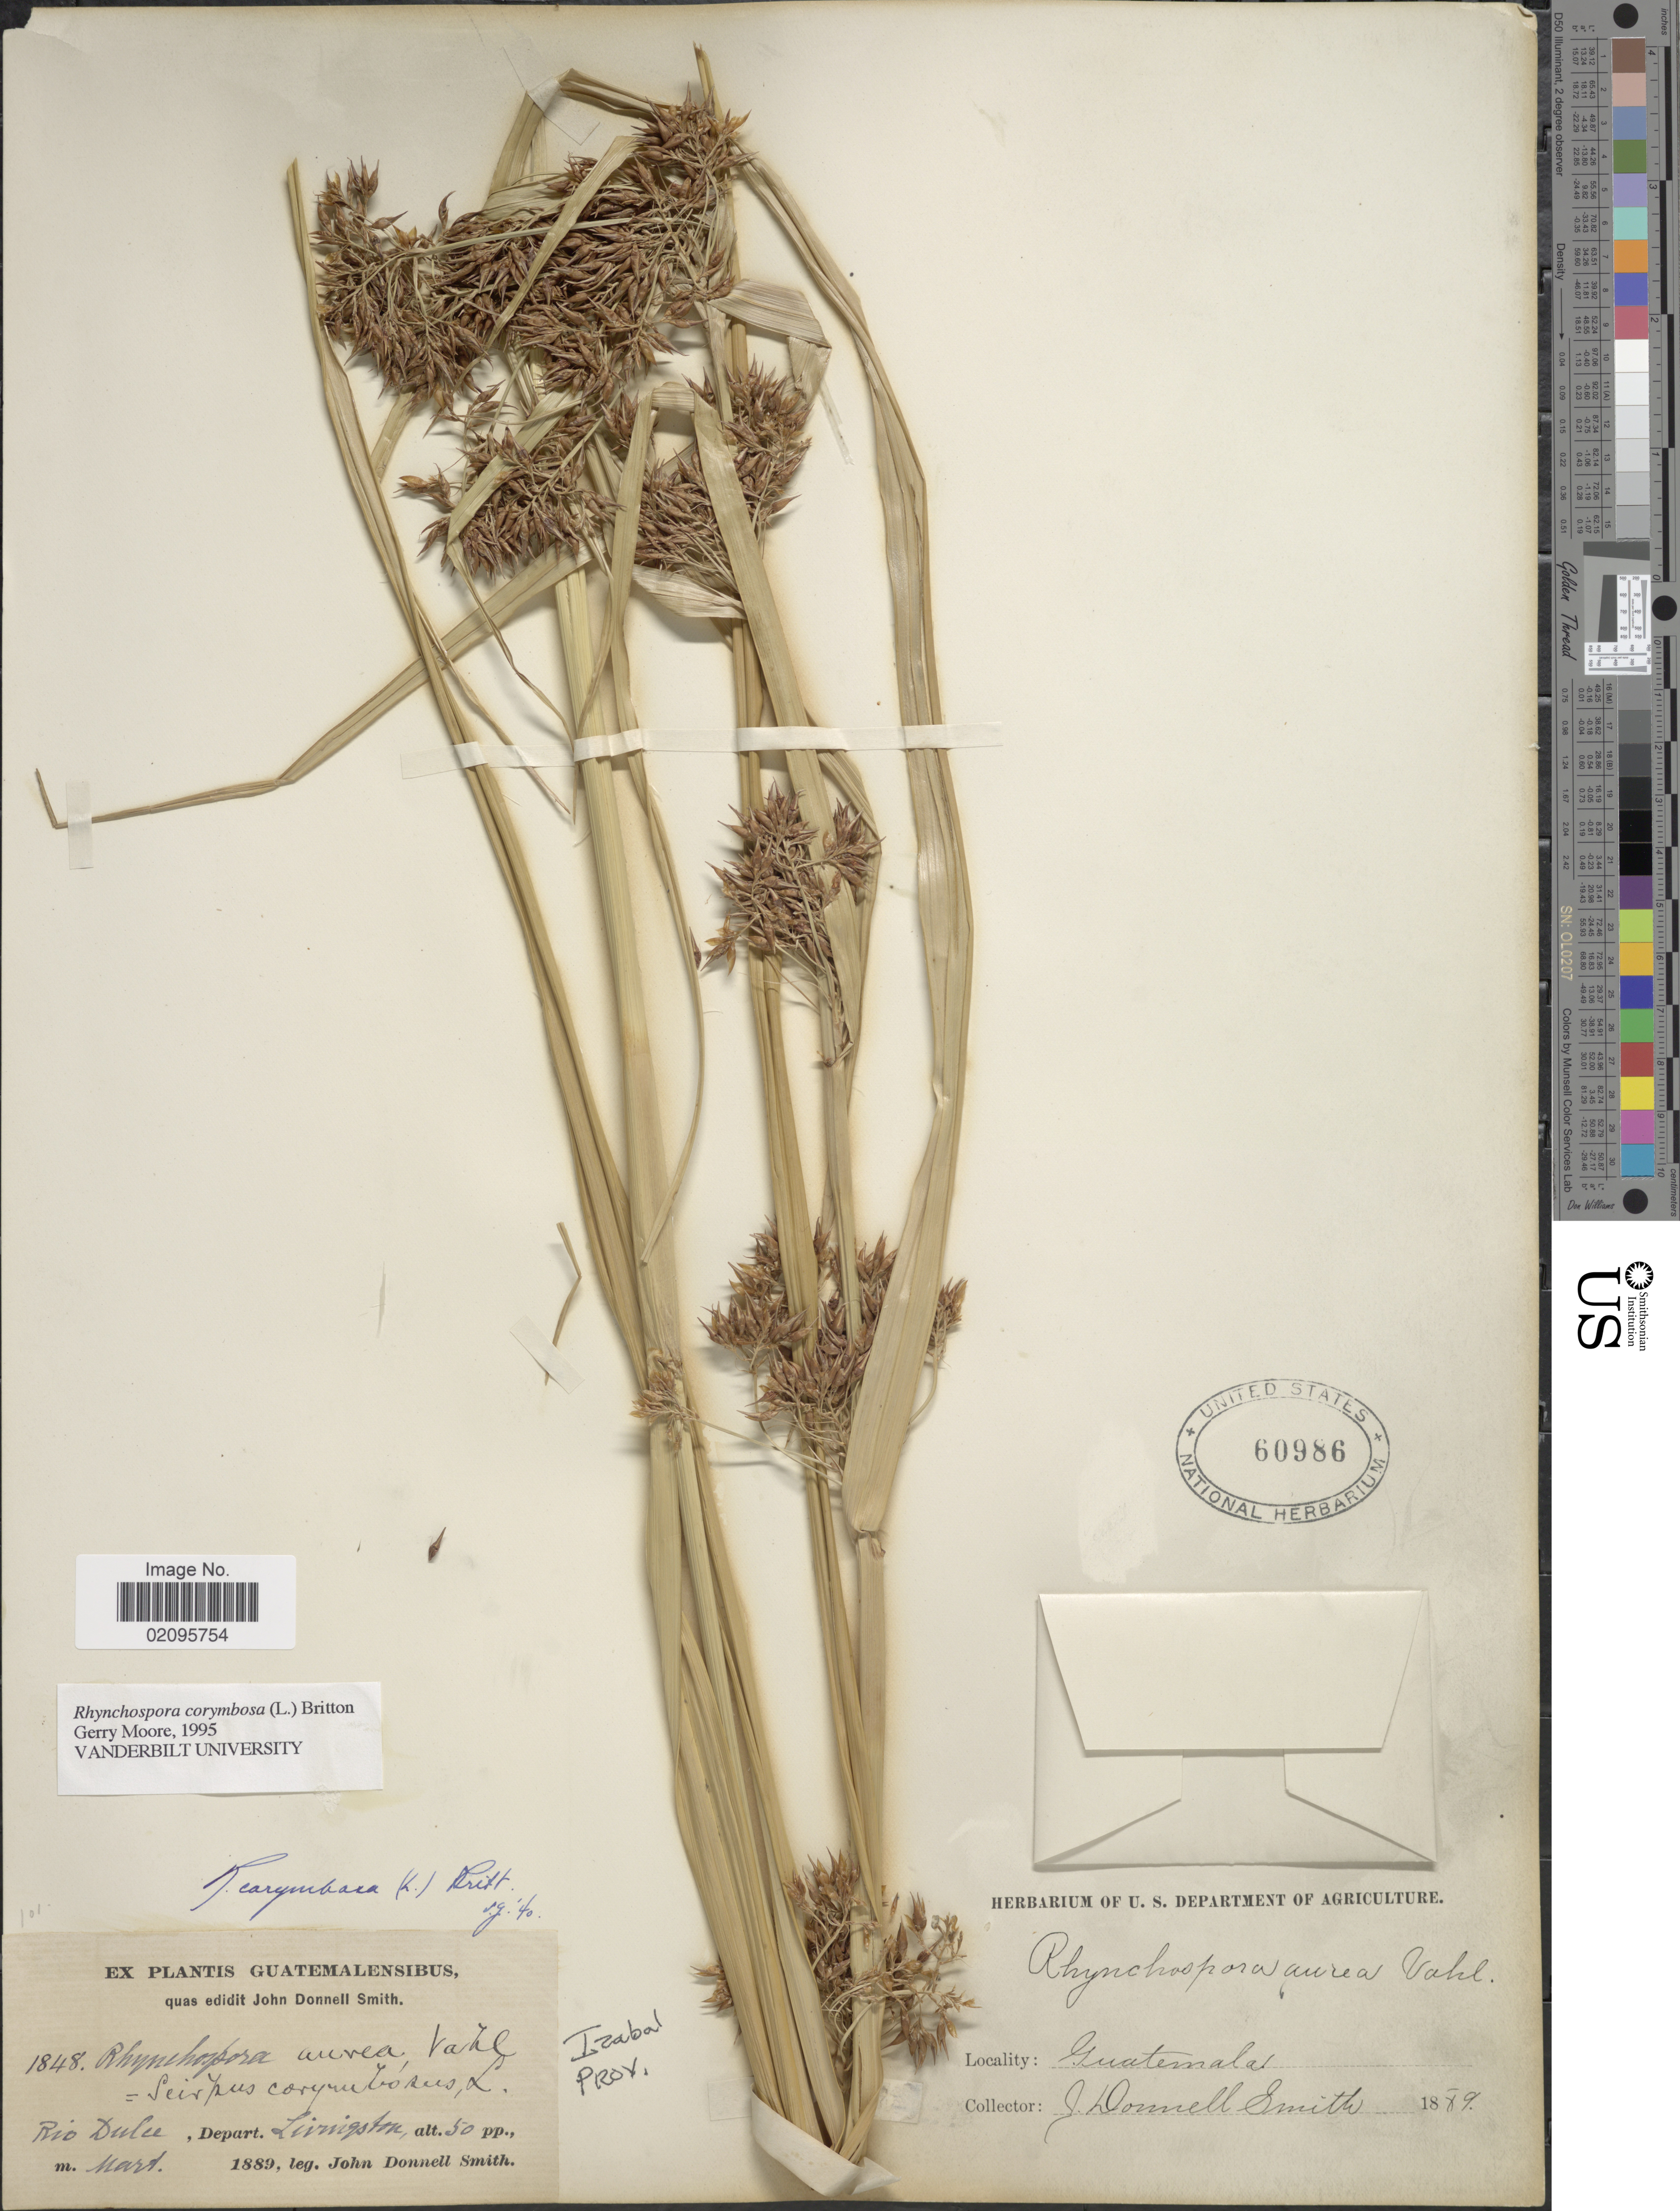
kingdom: Plantae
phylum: Tracheophyta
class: Liliopsida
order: Poales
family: Cyperaceae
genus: Rhynchospora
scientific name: Rhynchospora organensis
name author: C.B. Clarke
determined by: Weber, P., (ICN), Universidade Federal do Rio Grande do Sul (BRAZIL)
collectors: J. Donnell Smith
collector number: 1848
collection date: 1889-03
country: Guatemala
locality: Guatemalensibus, Rio Dulce, Depart. Livingston.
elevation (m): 15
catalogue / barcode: US 60986